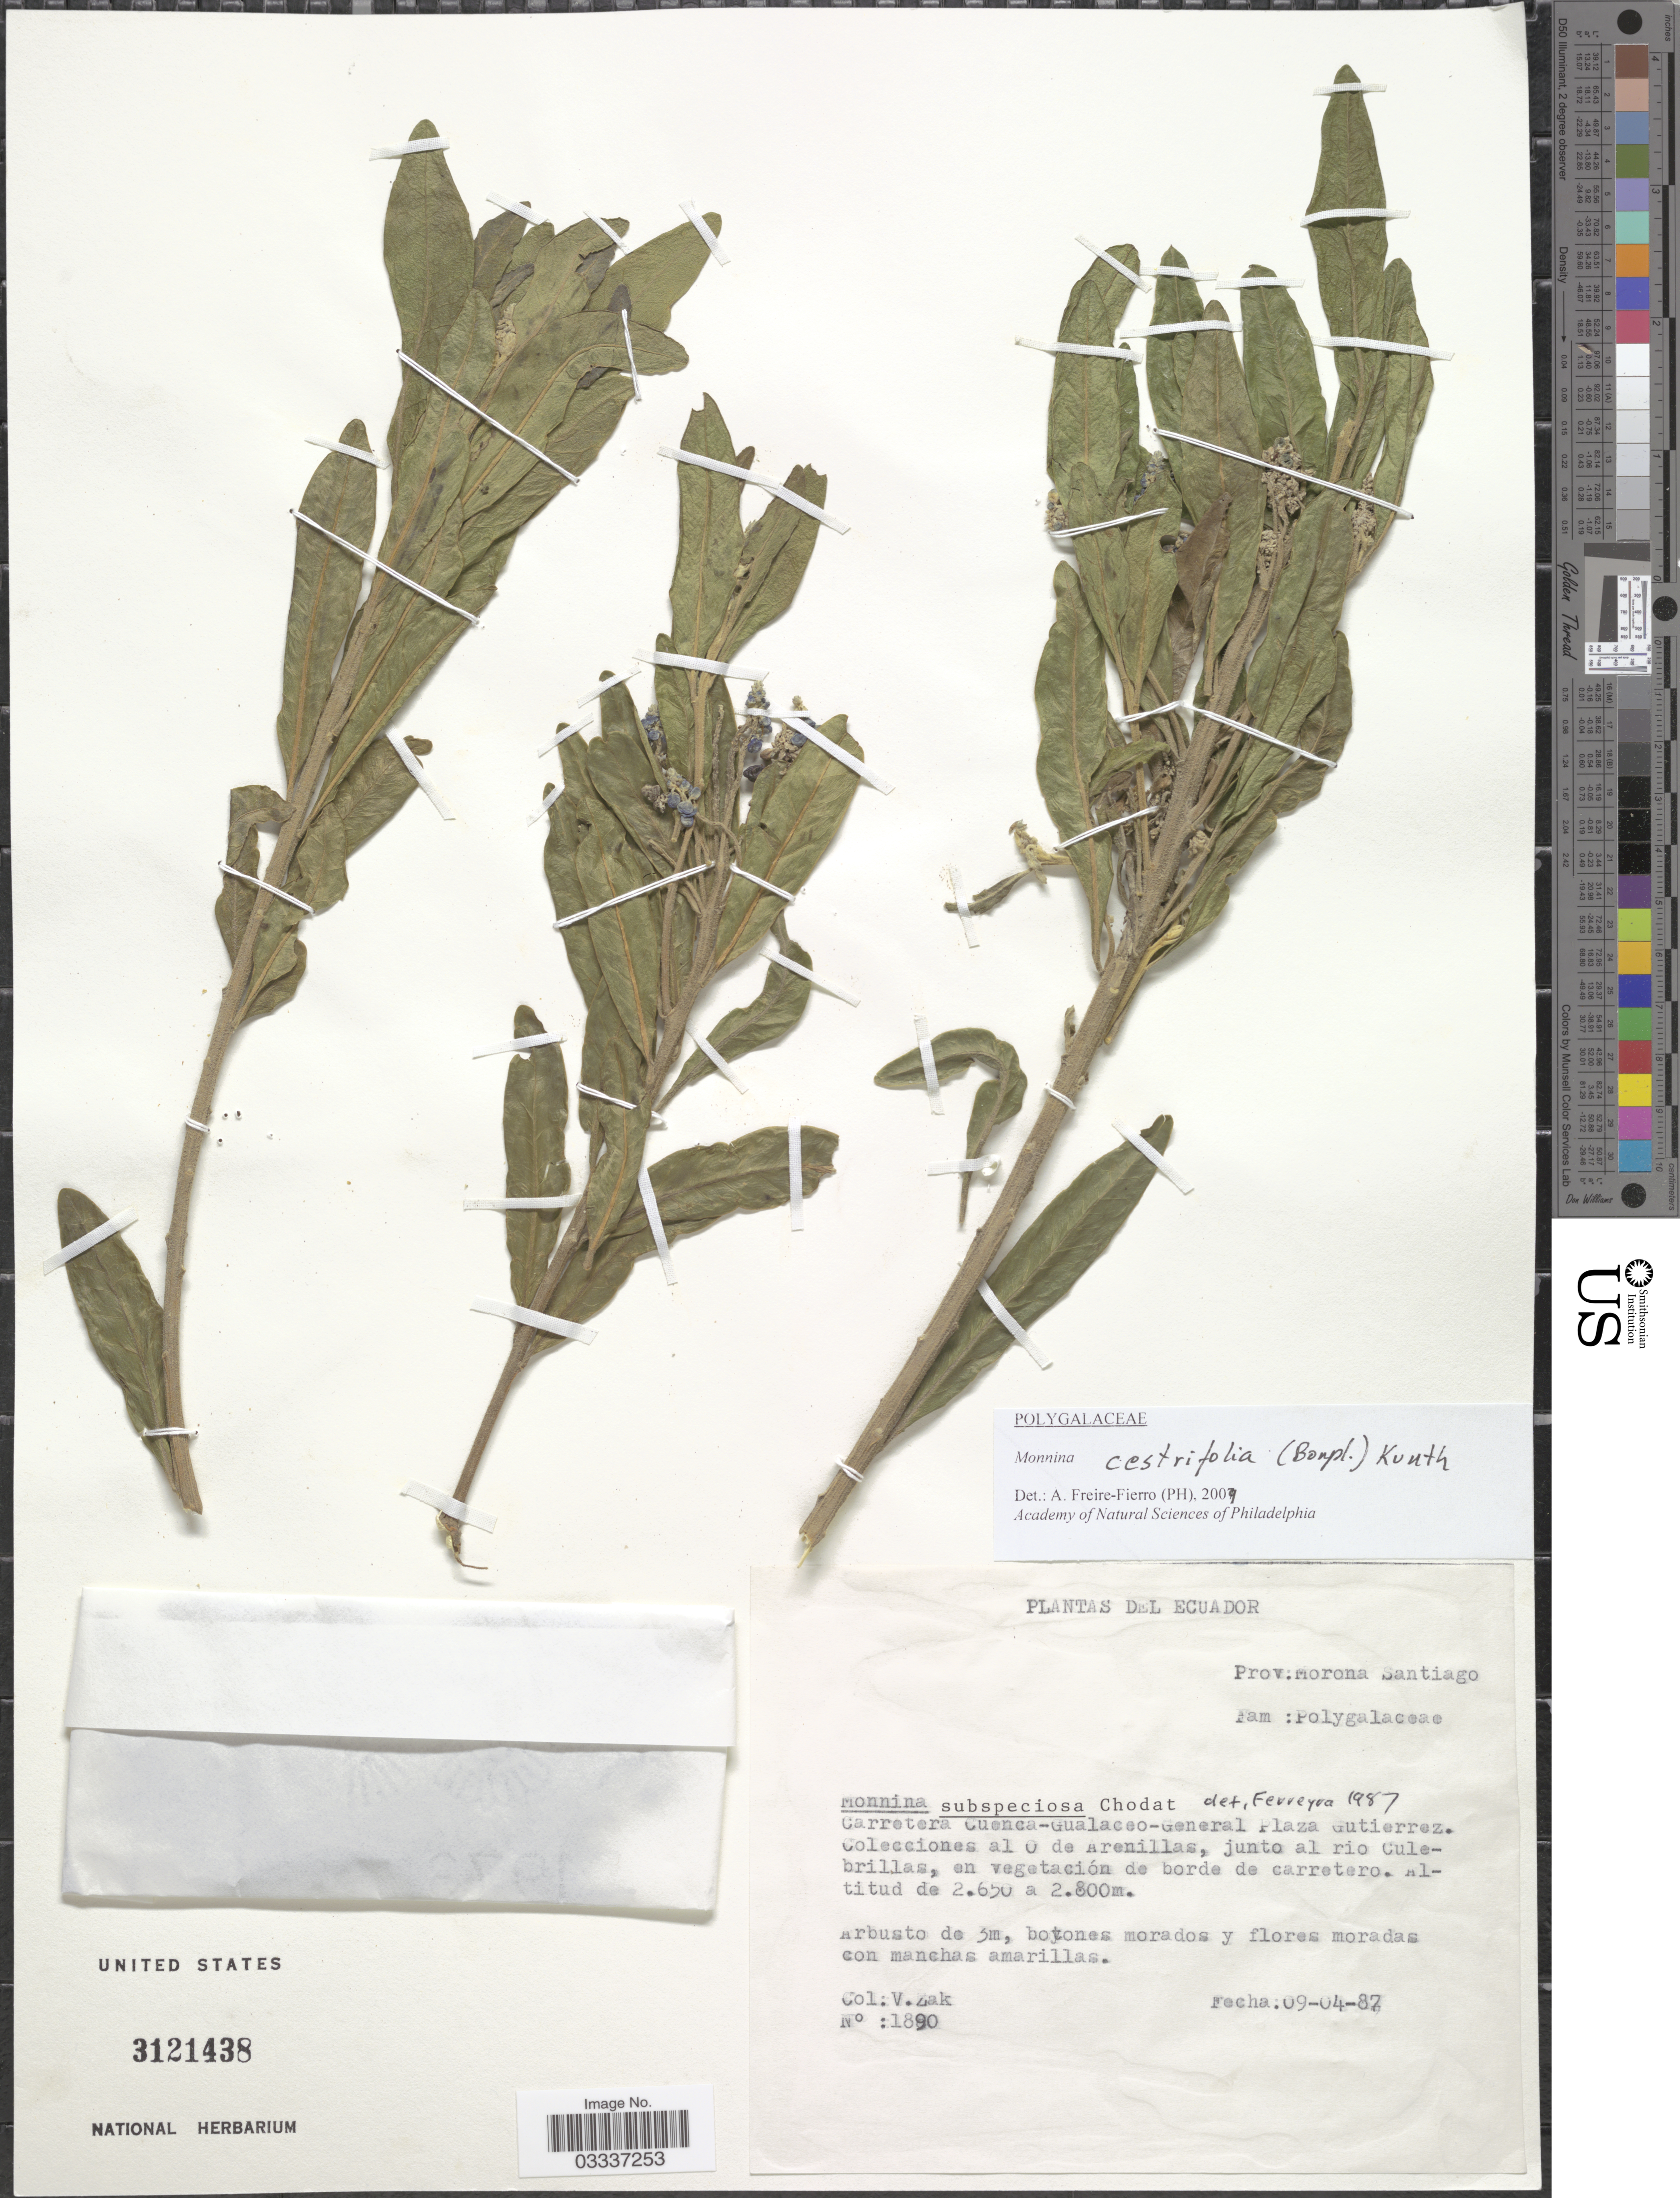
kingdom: Plantae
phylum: Tracheophyta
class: Magnoliopsida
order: Fabales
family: Polygalaceae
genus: Monnina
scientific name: Monnina cestrifolia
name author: (Bonpl.) Kunth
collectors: V. Zak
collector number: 1890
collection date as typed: Transcribed d/m/y: 9/4/87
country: Ecuador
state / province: Morona-Santiago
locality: Carretera Cuenca-Gualaceo-General Plaza Gutierrez. Colecciones al O de Arenillas, junto al rio Culebrillas, en vegetación de borde de carretero.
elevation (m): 2650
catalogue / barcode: US 3121438